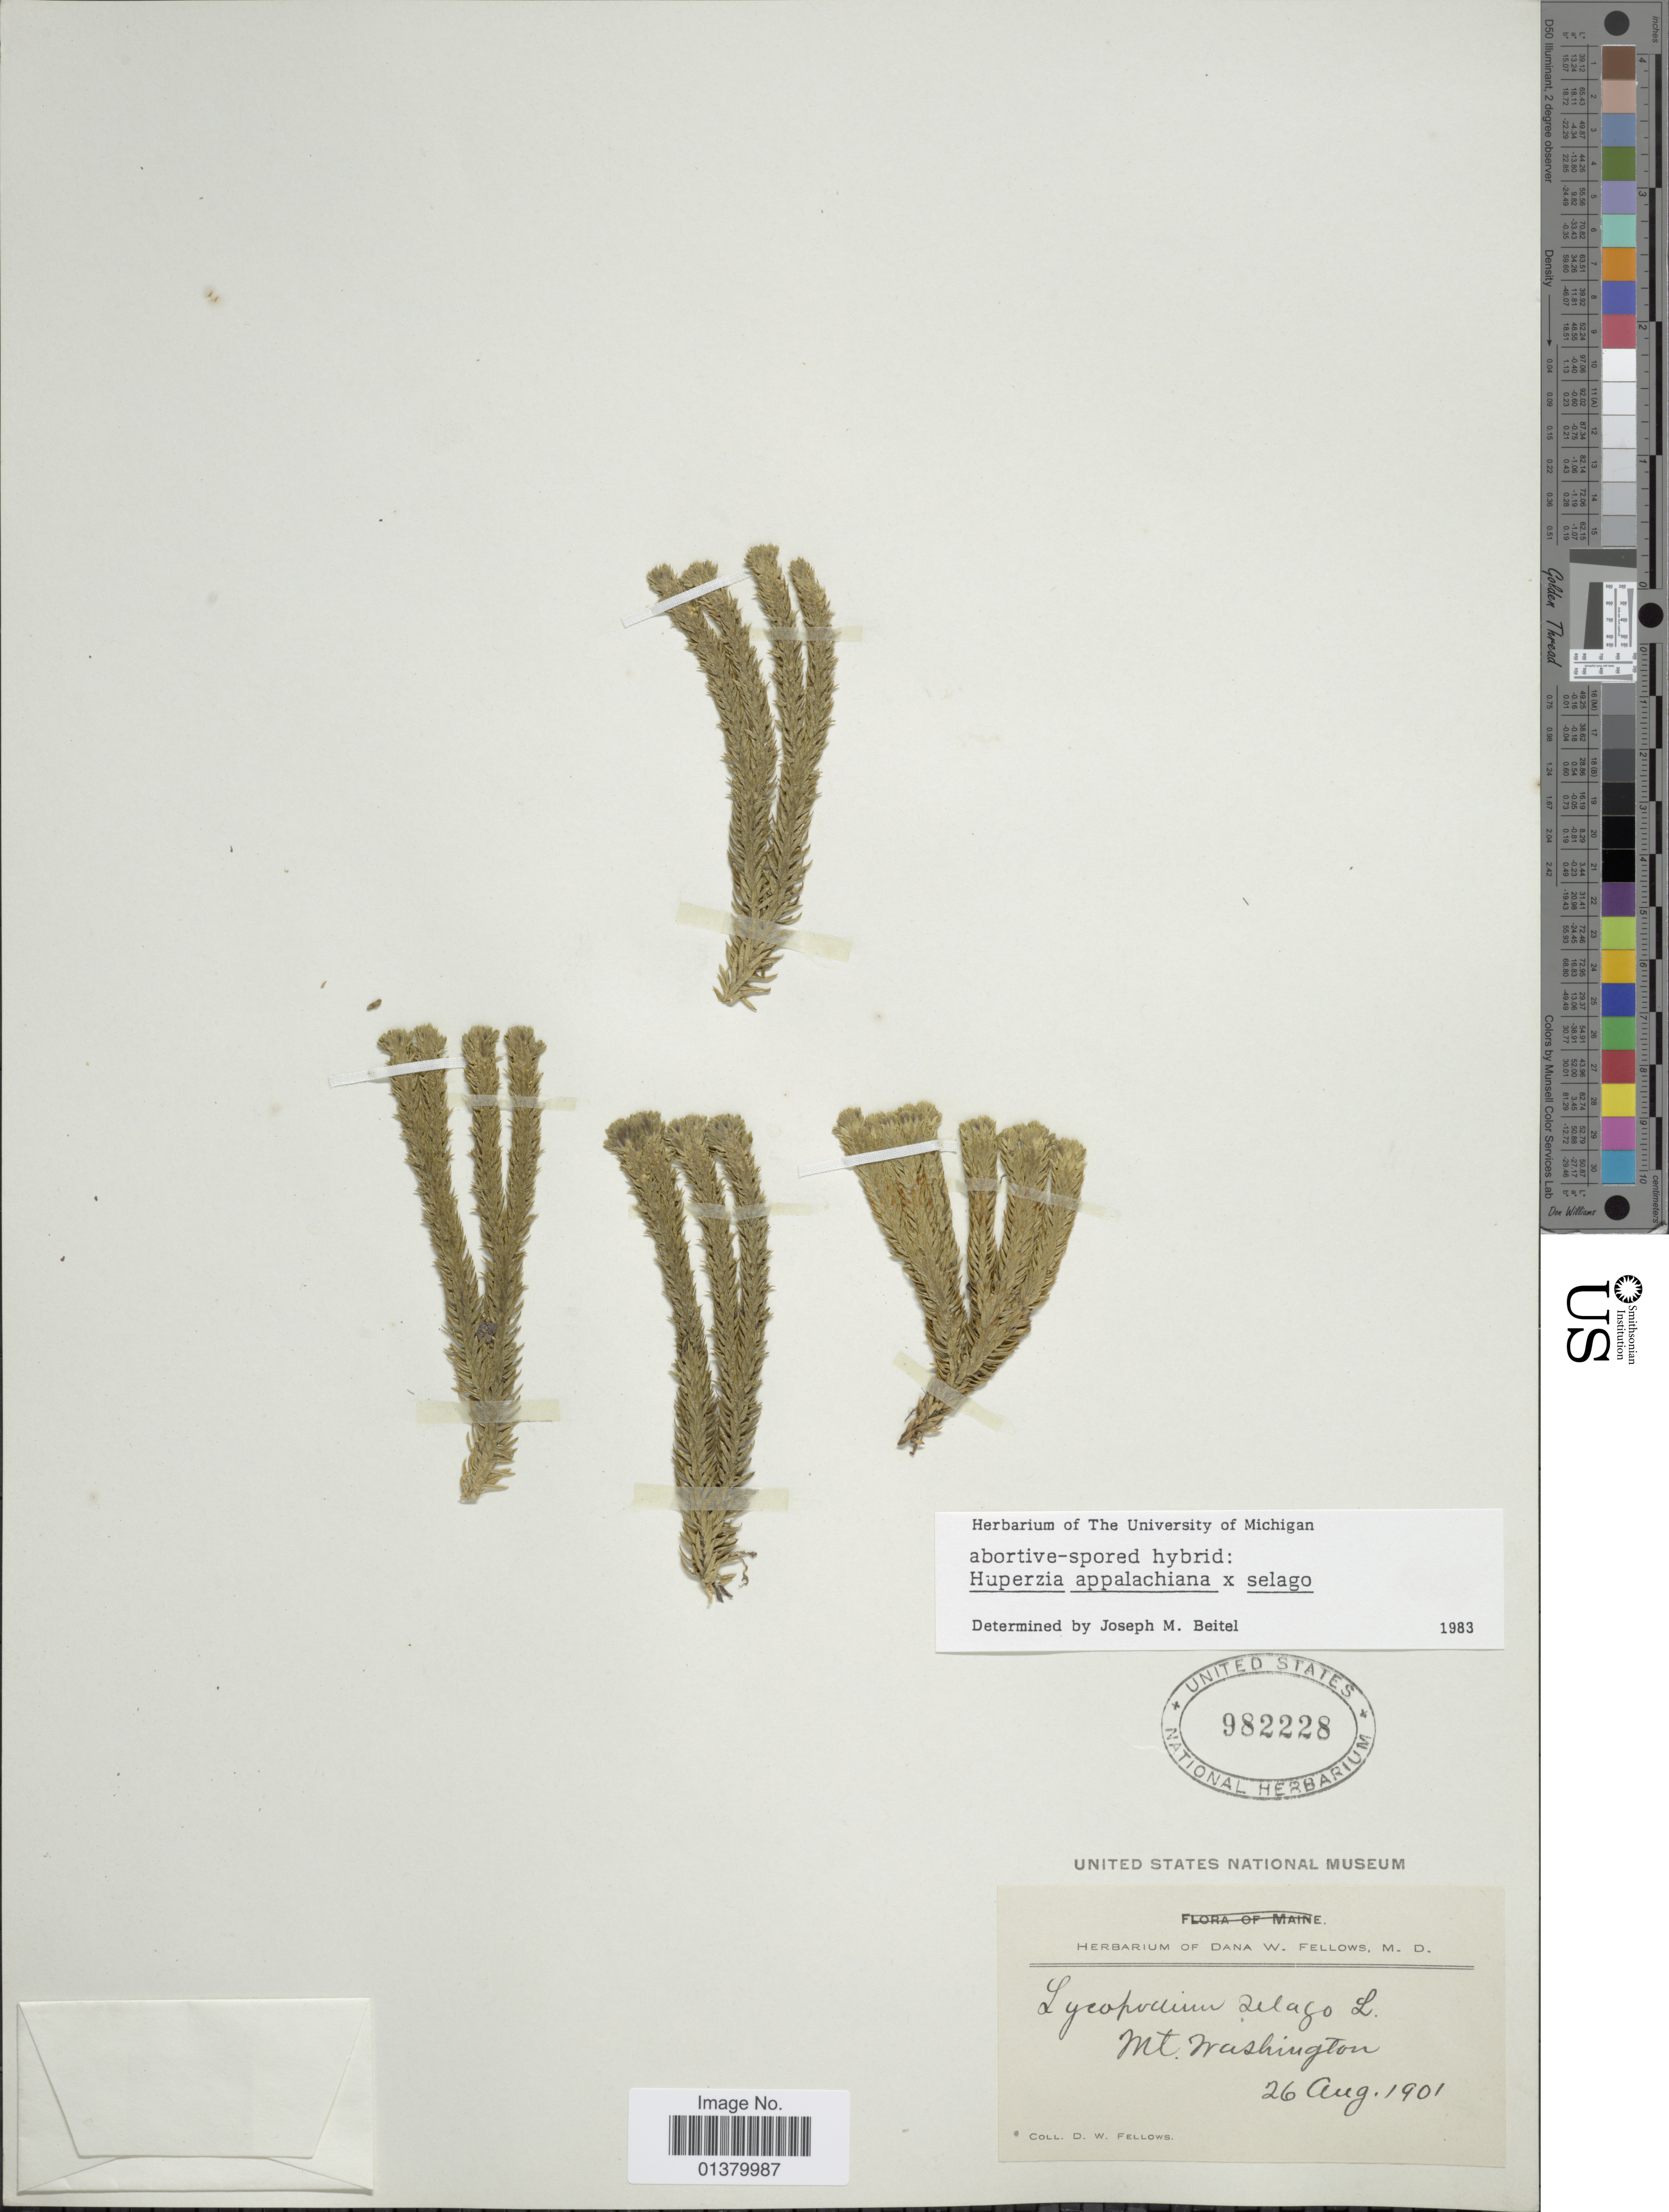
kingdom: Plantae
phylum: Tracheophyta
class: Lycopodiopsida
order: Lycopodiales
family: Lycopodiaceae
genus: Huperzia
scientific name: Huperzia appalachiana x H. selago (L.) Bernh. ex Schrank & Mart.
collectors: D. W. Fellows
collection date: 1901-08-26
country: United States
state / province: Washington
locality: Mt Washington.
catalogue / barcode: US 982228